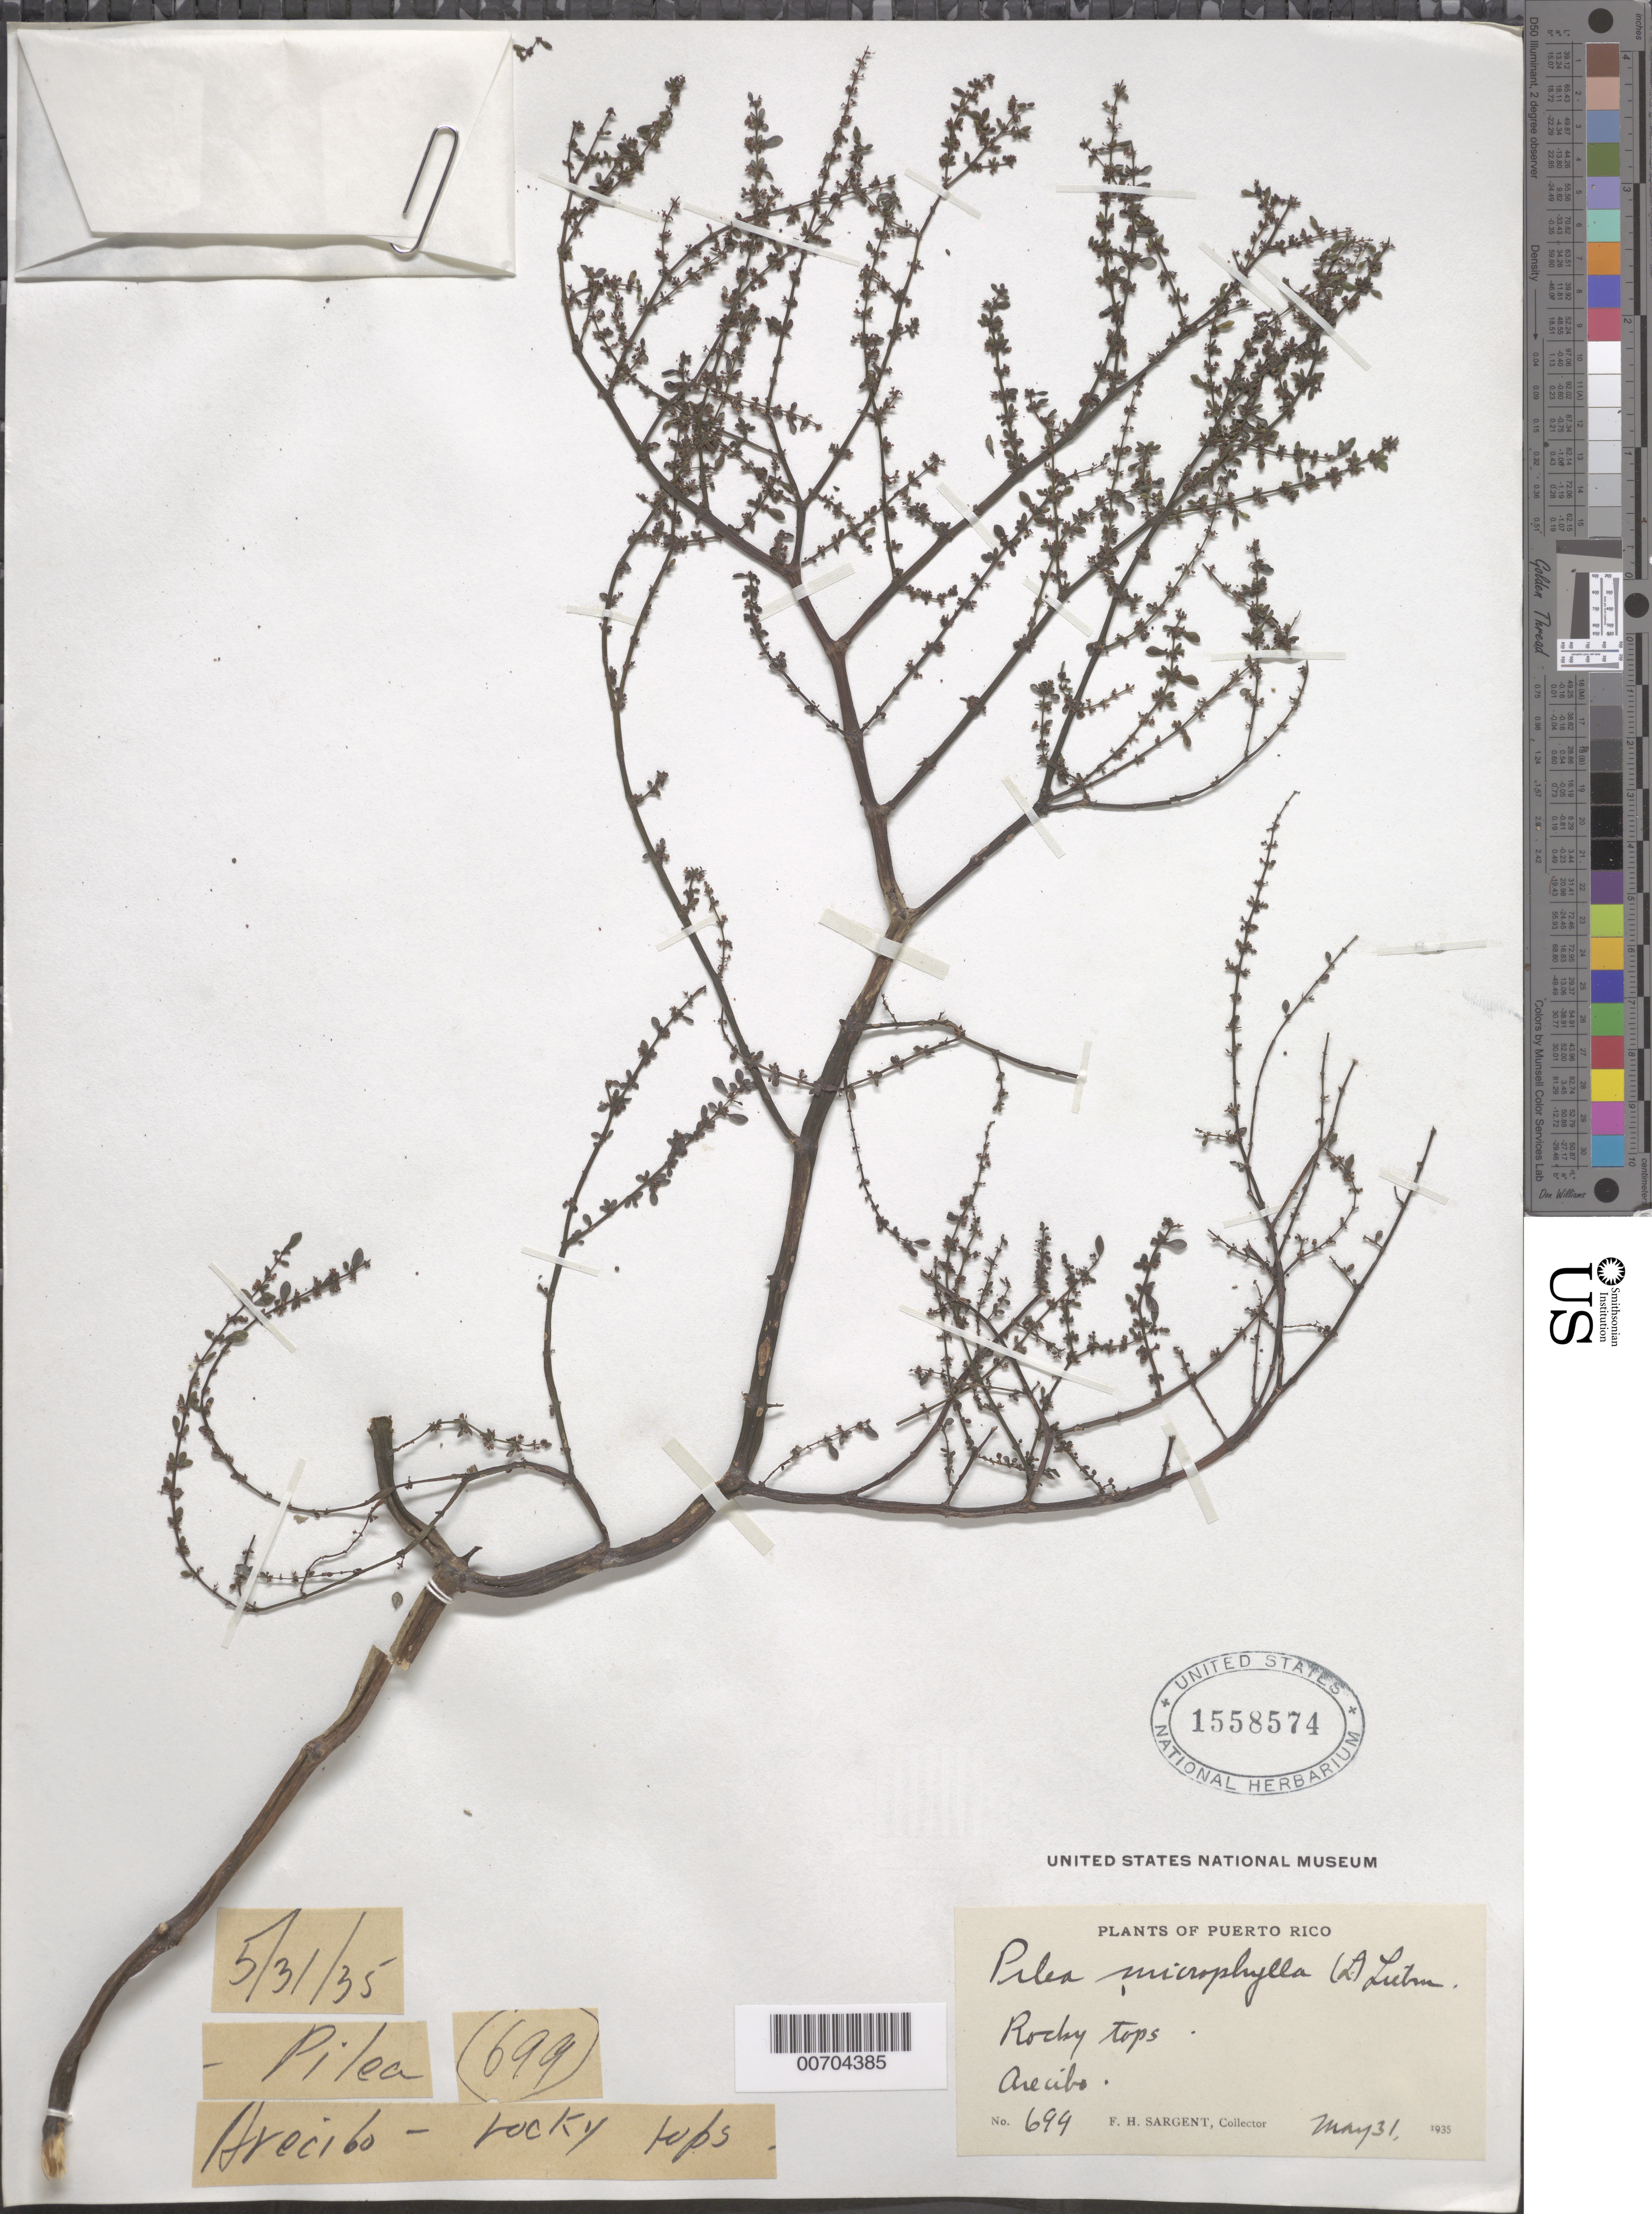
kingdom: Plantae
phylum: Tracheophyta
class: Magnoliopsida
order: Rosales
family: Urticaceae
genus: Pilea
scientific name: Pilea microphylla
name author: (L.) Liebm.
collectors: F. H. Sargent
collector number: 699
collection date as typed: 31 May 1935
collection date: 1935-05-31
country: Puerto Rico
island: Greater Antilles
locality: Arecibo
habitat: Rocky tops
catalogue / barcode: US 1558574